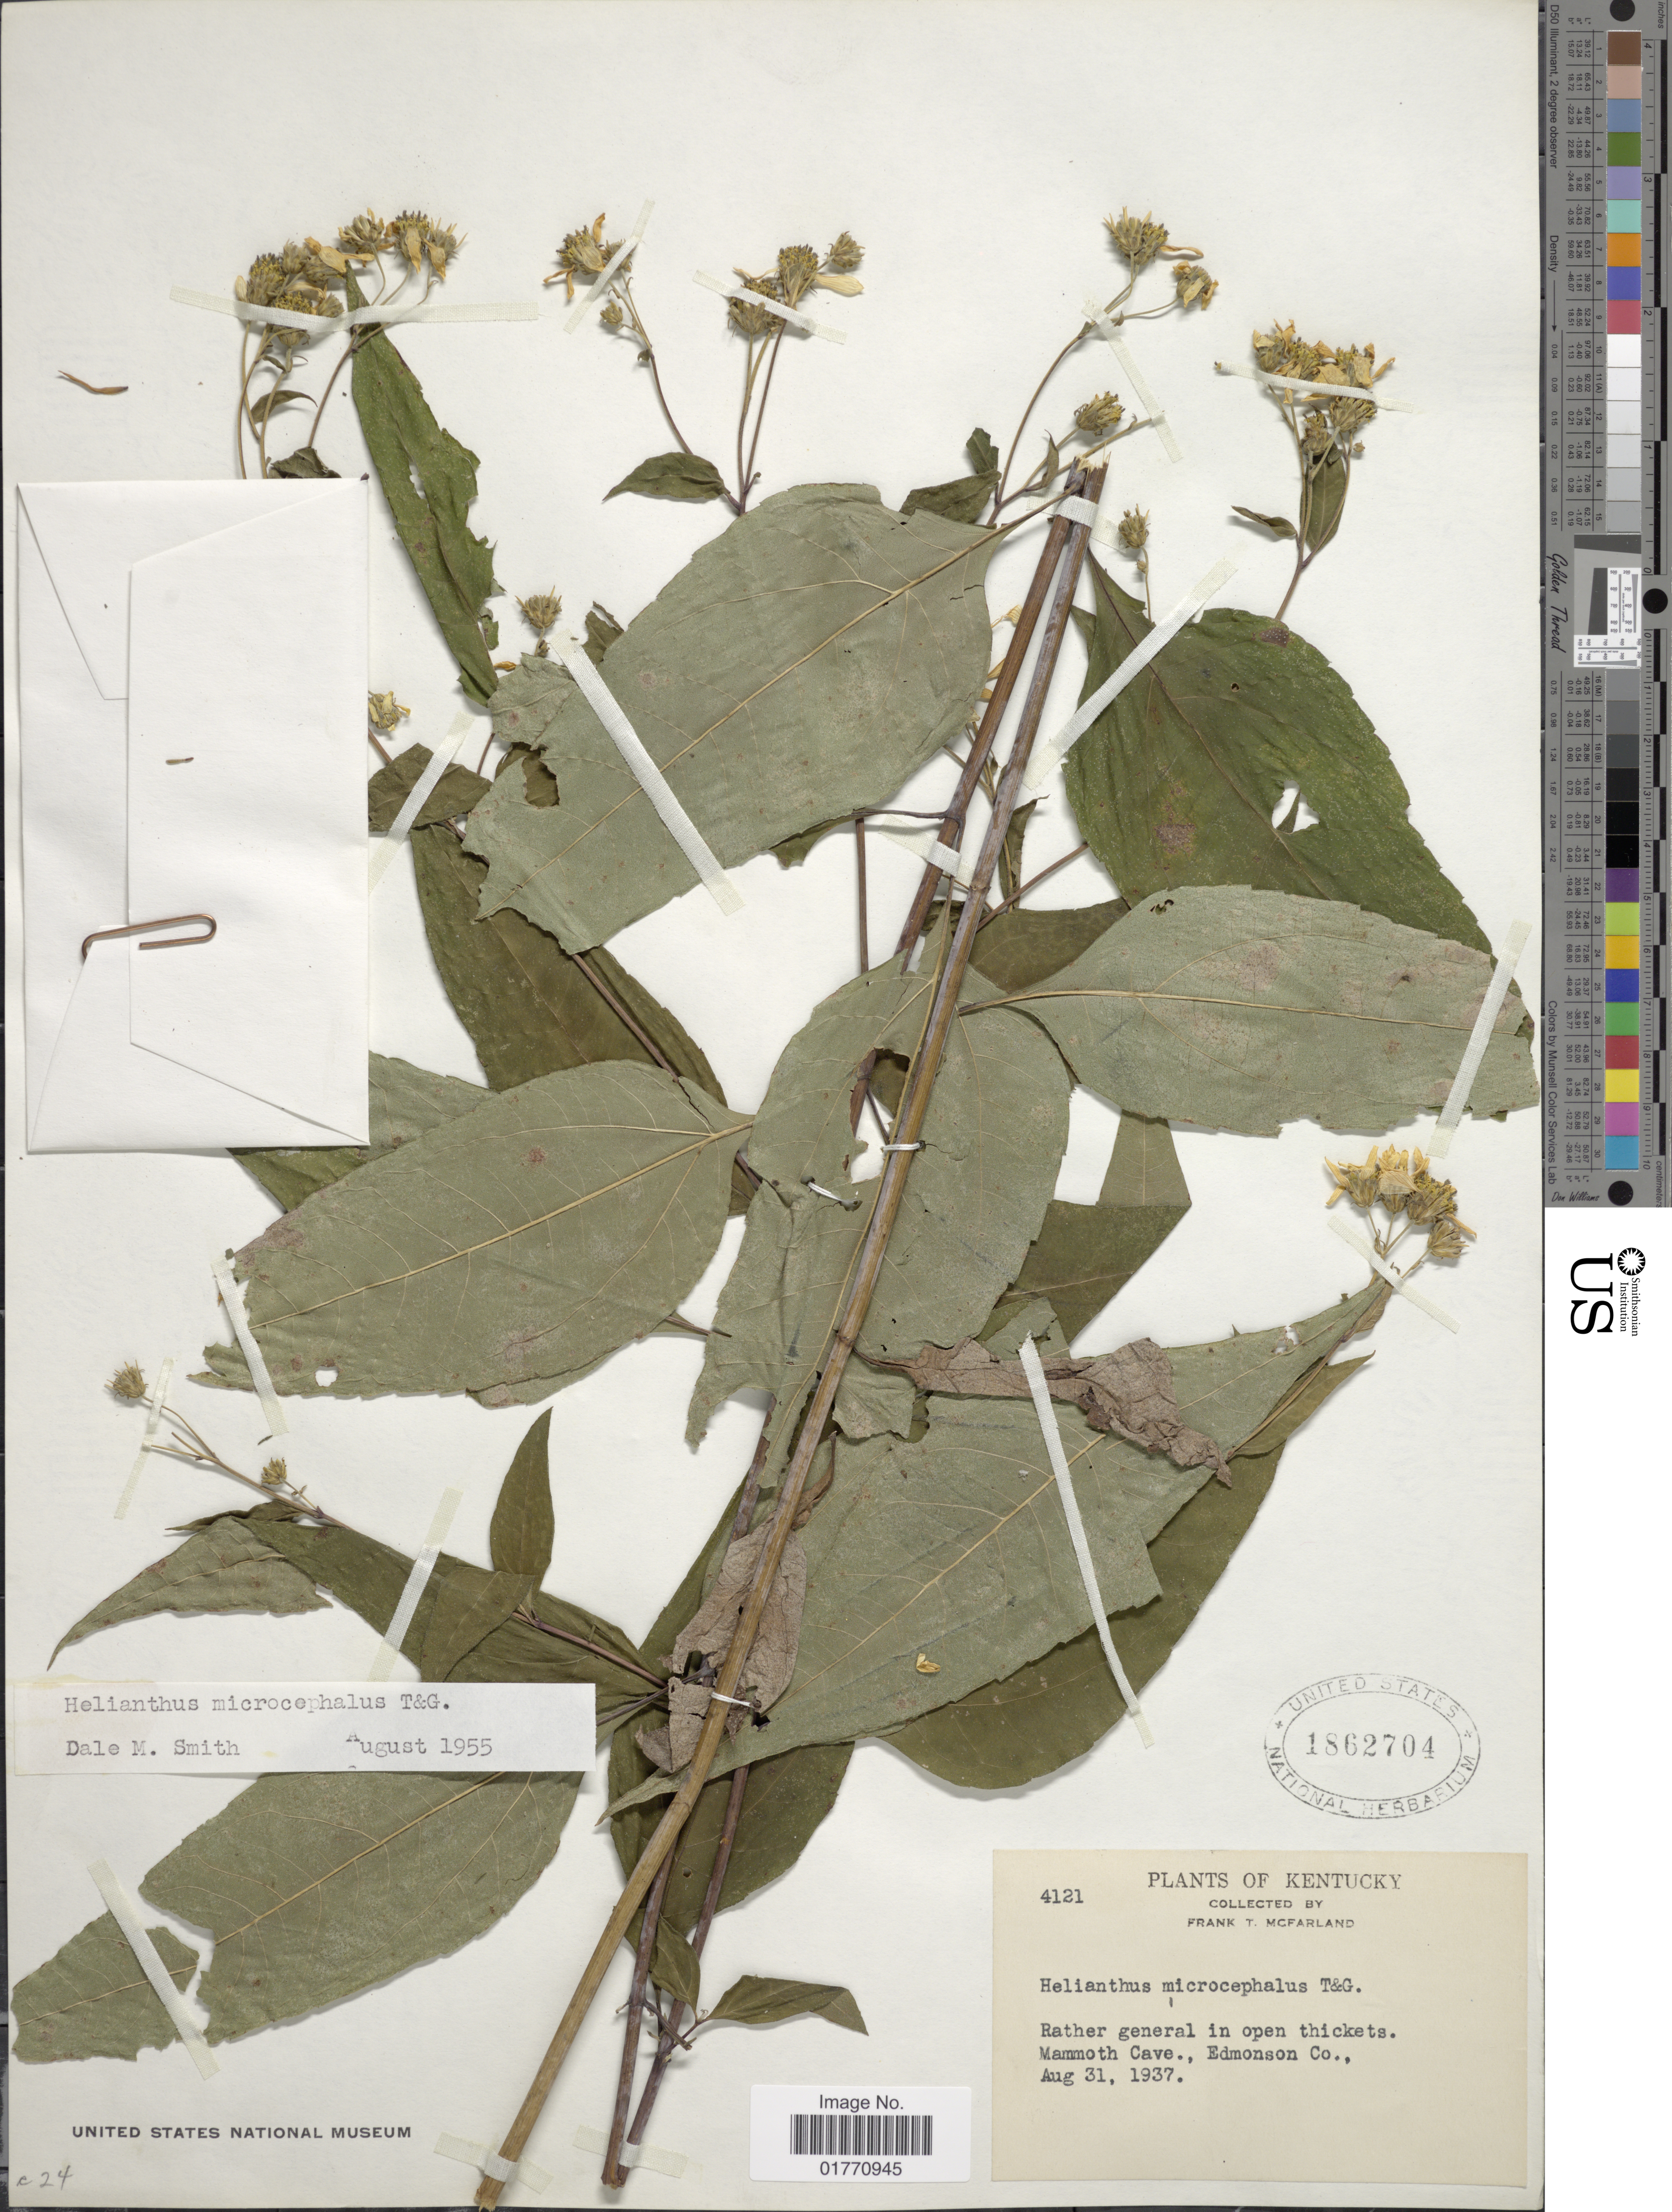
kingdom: Plantae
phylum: Tracheophyta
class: Magnoliopsida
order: Asterales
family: Asteraceae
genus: Helianthus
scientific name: Helianthus microcephalus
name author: Torr. & A. Gray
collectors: F. McFarland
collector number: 4121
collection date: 1937-08-31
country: United States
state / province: Kentucky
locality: Rather general in open thickets, Mammoth Cave., Edmonson Co.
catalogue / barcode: US 1862704